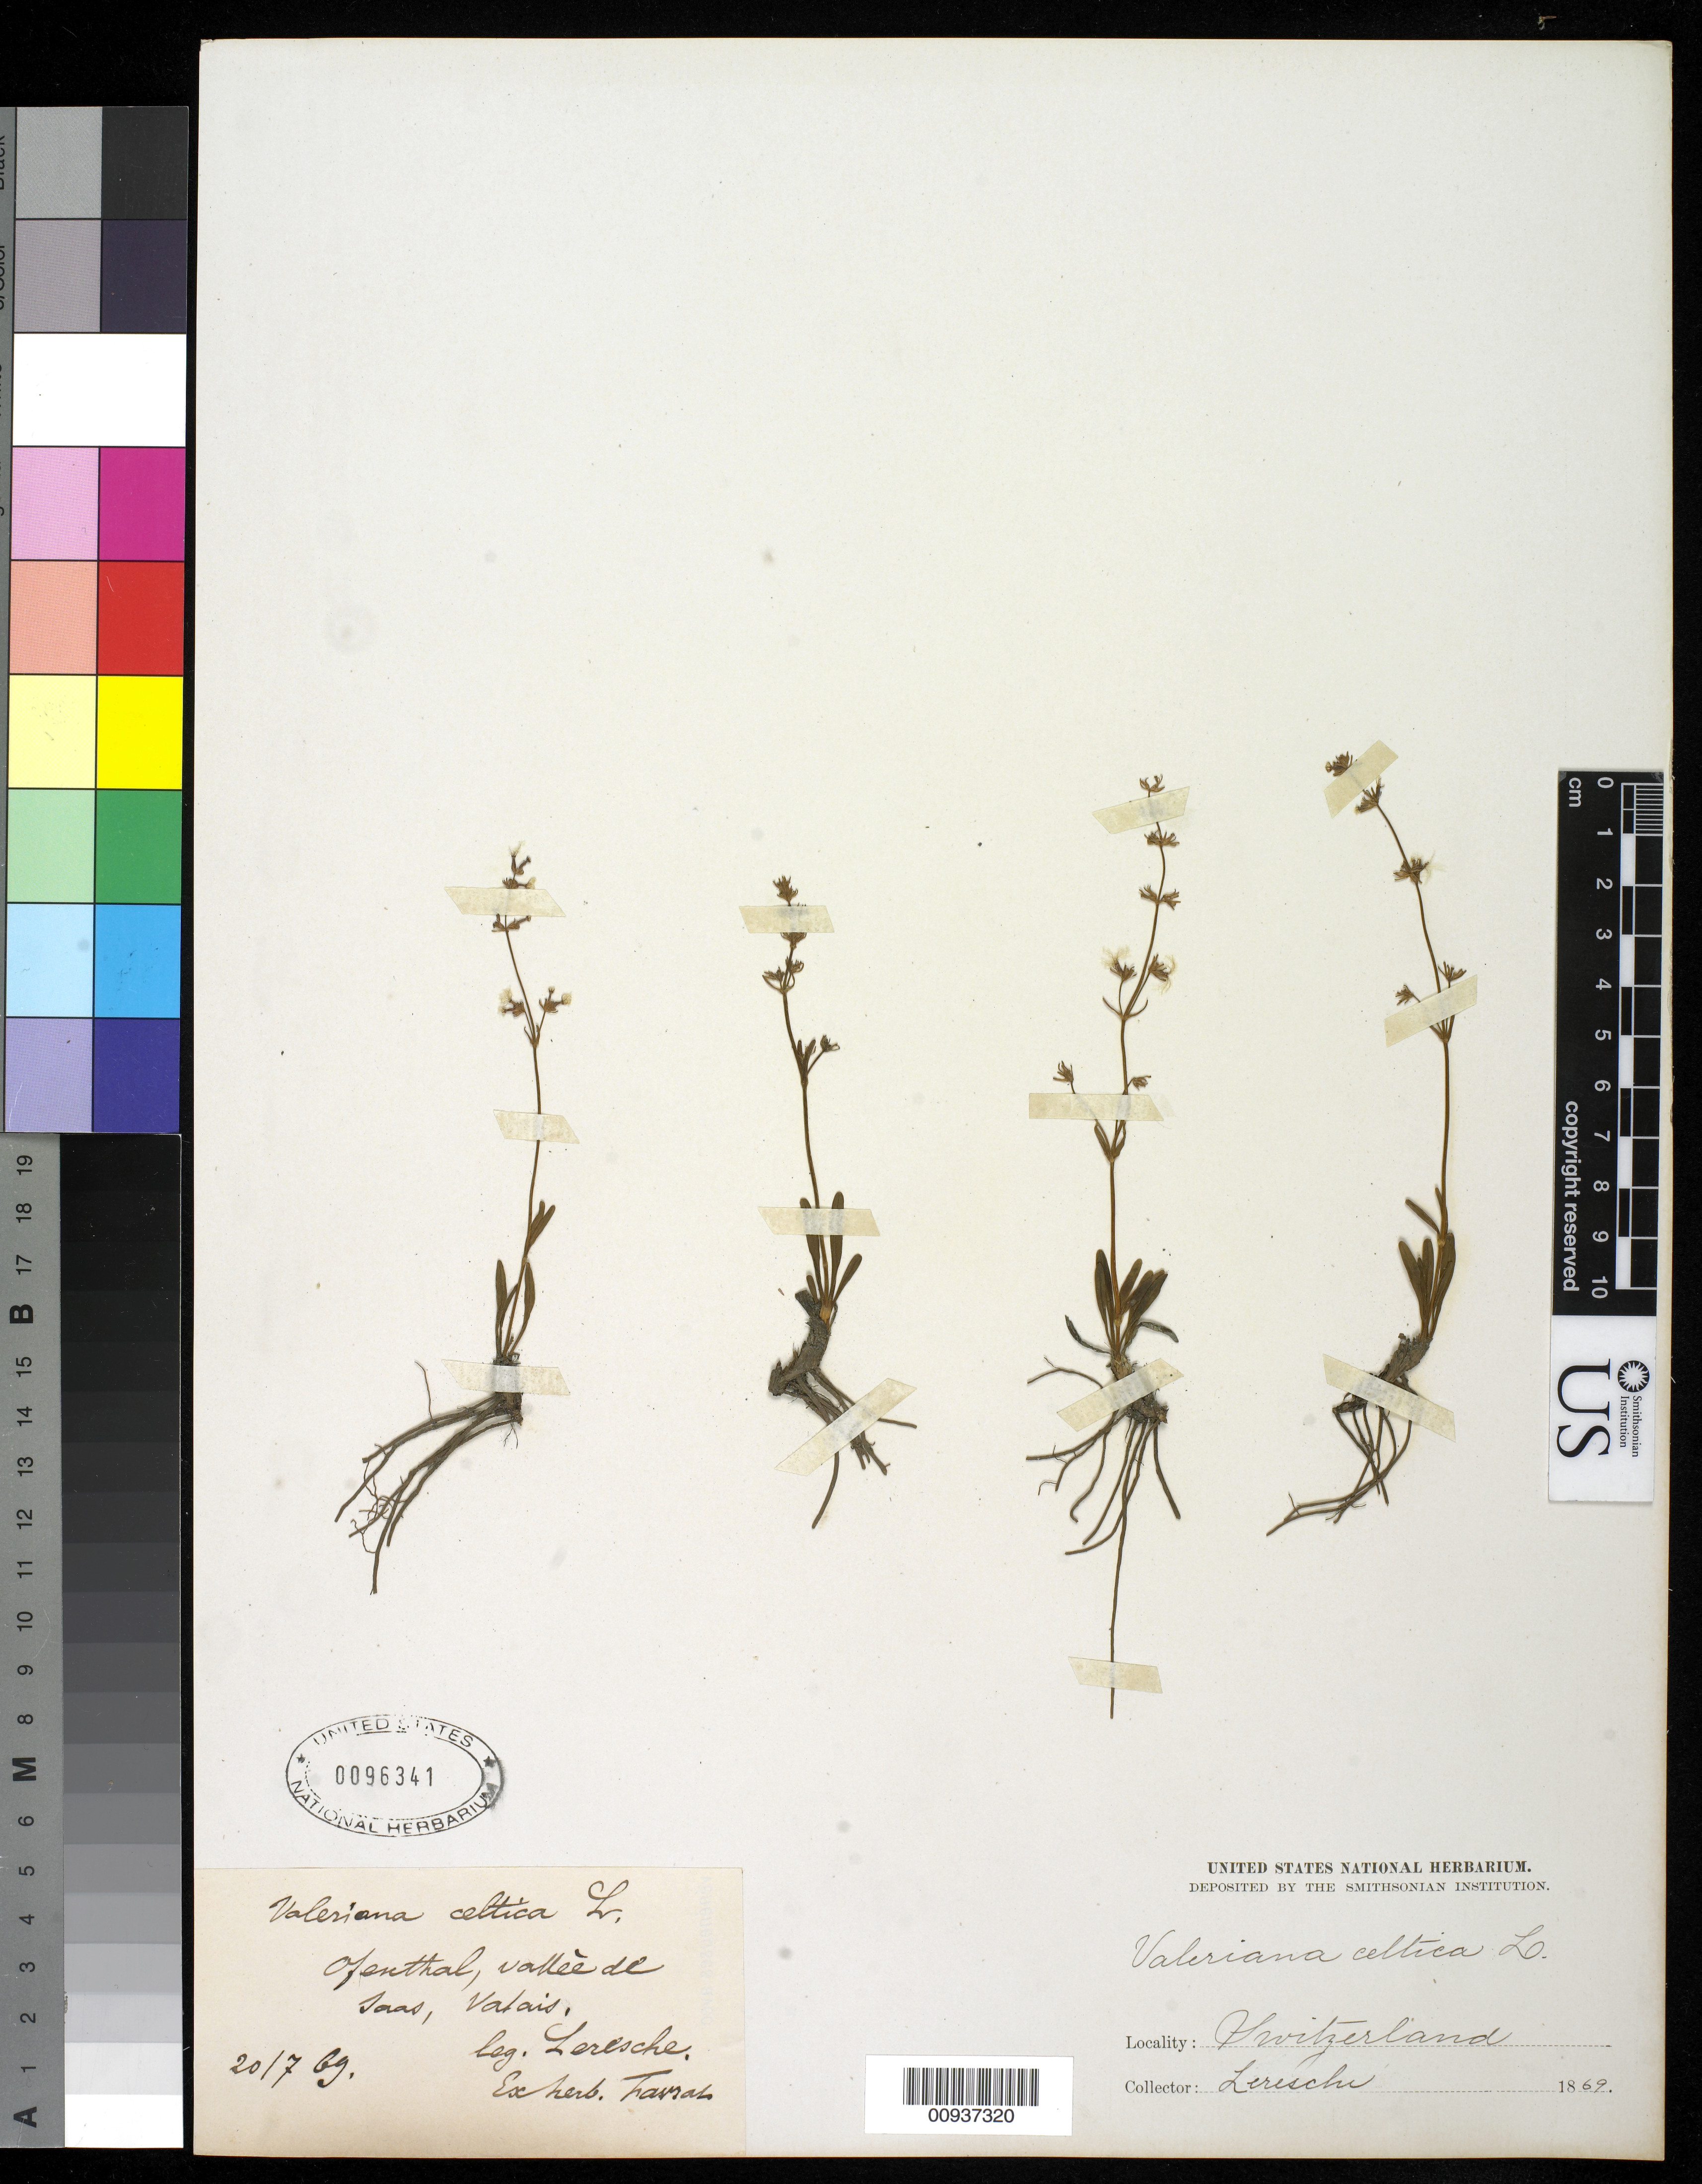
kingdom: Plantae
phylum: Tracheophyta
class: Magnoliopsida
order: Dipsacales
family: Caprifoliaceae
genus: Valeriana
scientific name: Valeriana celtica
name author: L.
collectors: L. Leresche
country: Switzerland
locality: Tenthal, Vallee de Toras, Valais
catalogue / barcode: US 96341